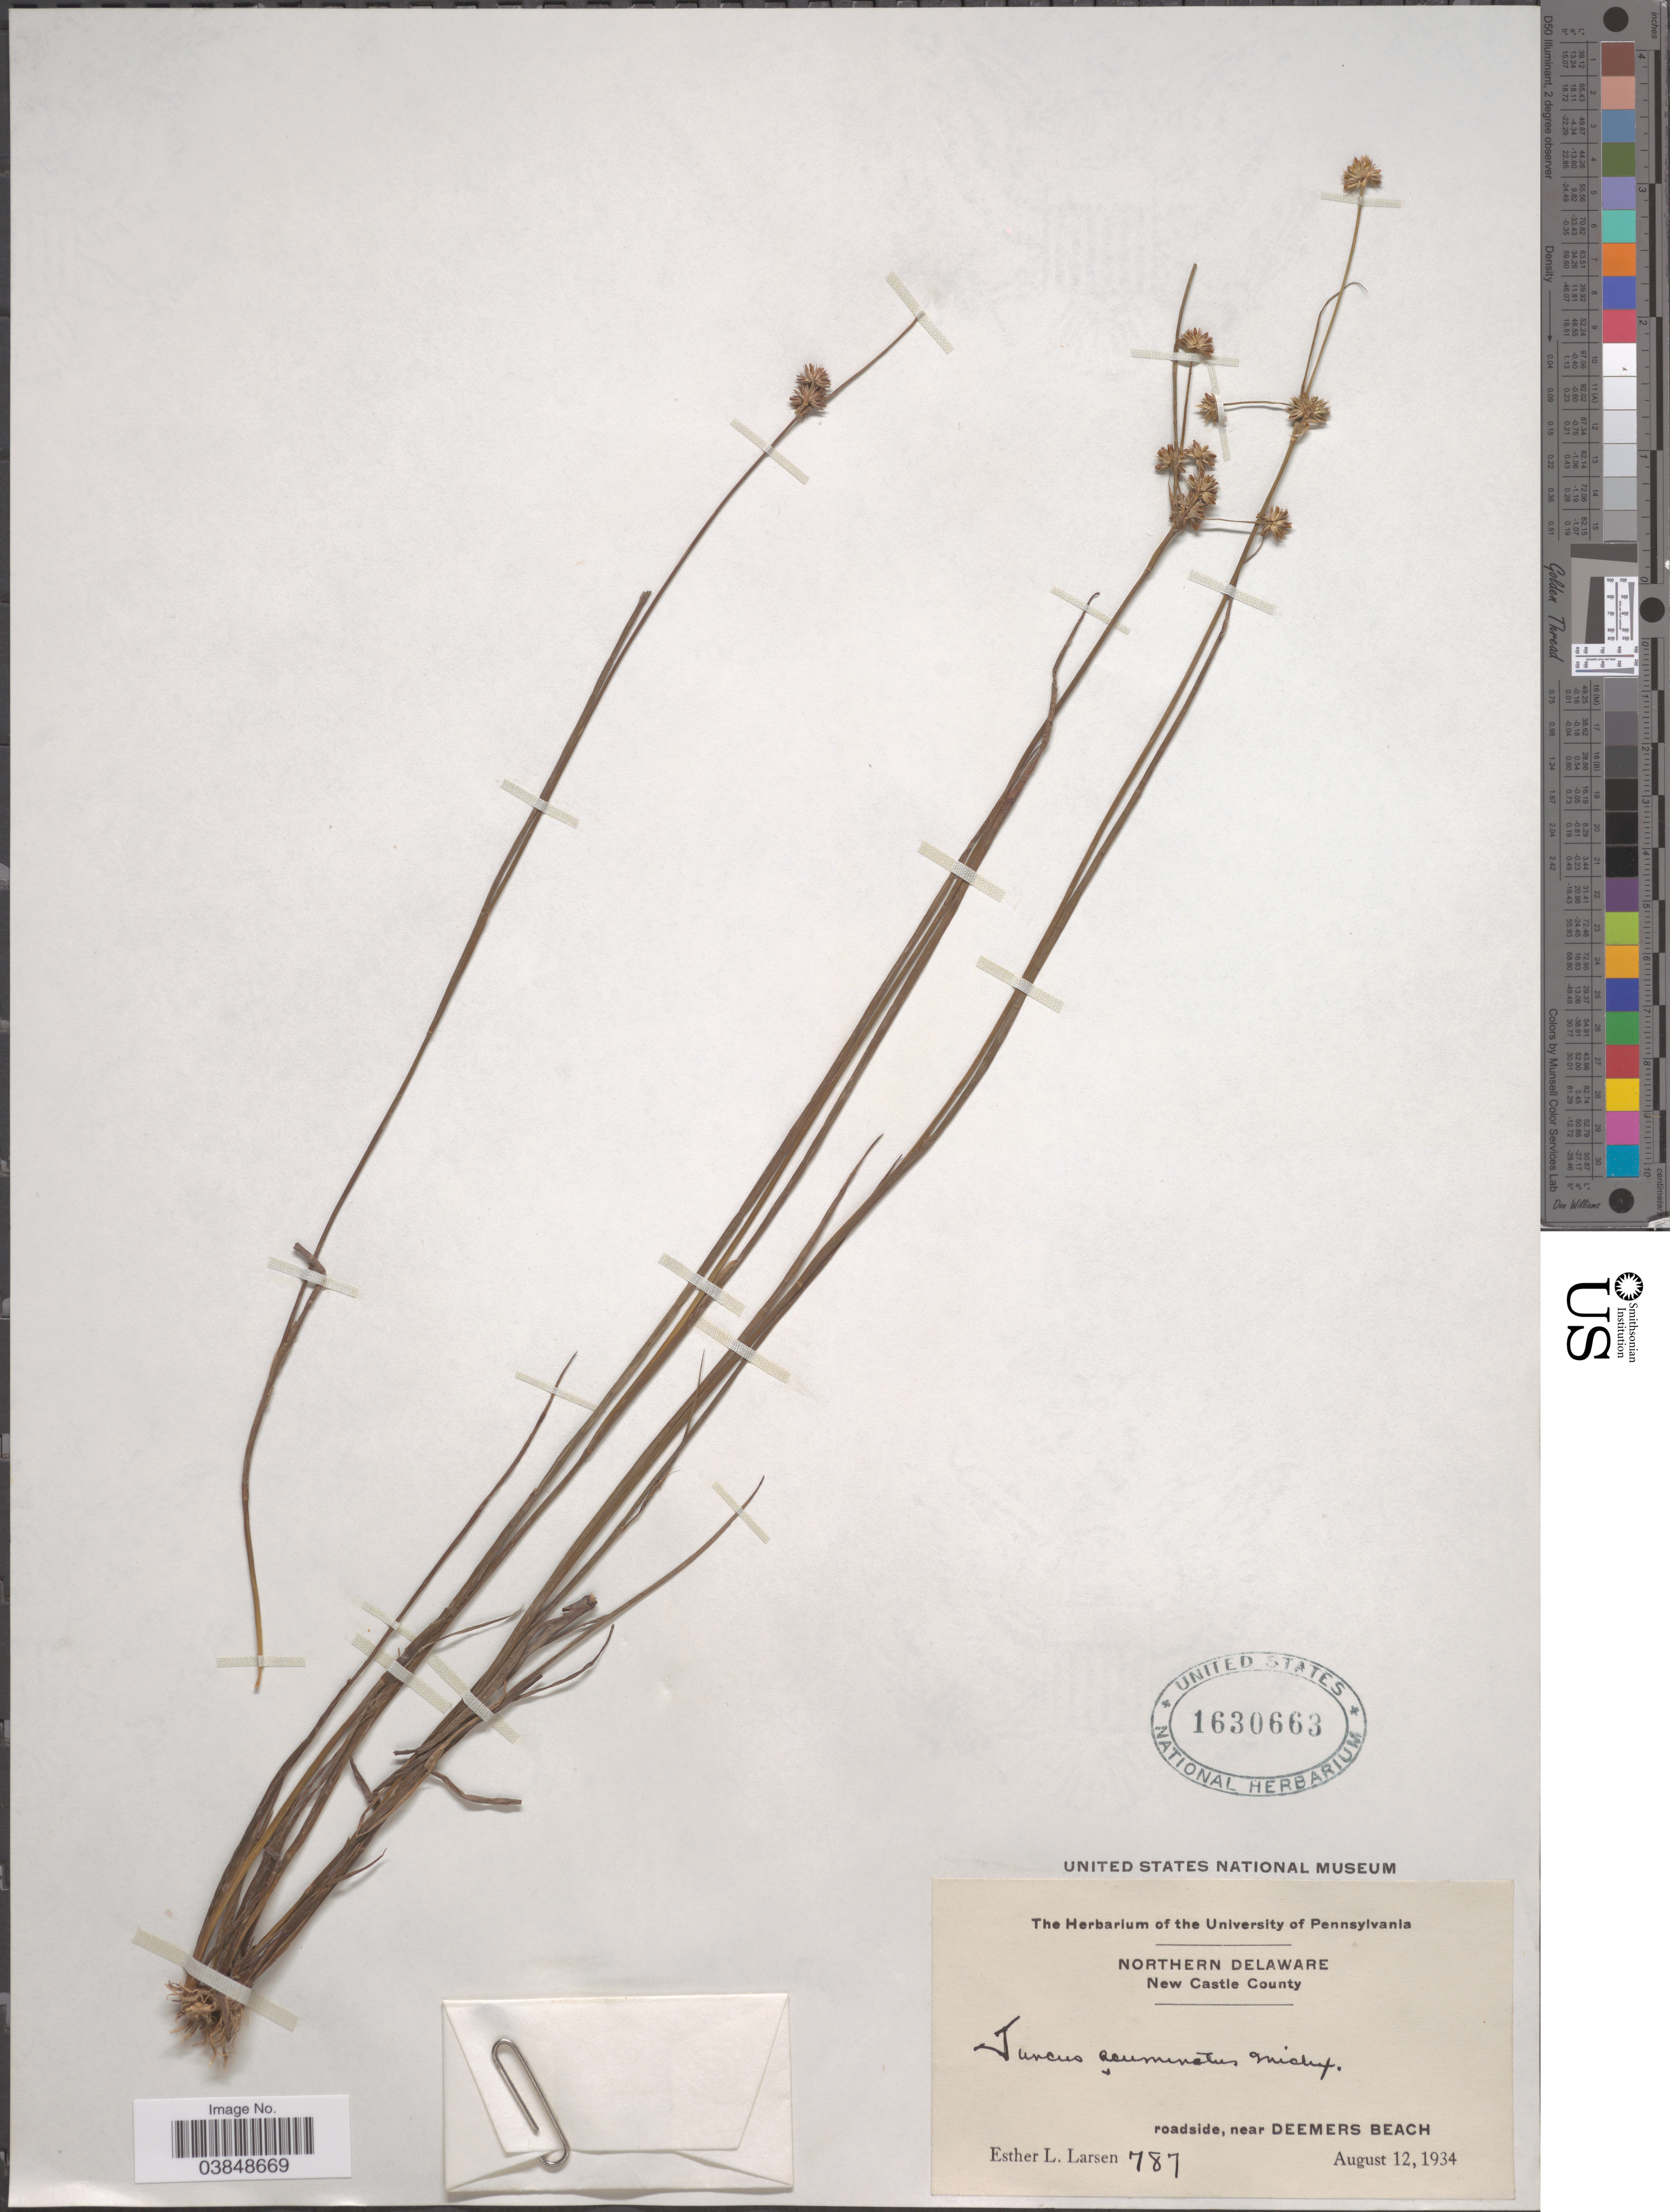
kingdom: Plantae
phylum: Tracheophyta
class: Liliopsida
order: Poales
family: Juncaceae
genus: Juncus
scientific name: Juncus acuminatus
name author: Michx.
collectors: E. Larsen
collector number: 787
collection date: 1934-08-12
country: United States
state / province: Delaware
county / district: New Castle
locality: Northern Delaware. New Castle County. Roadside, near Deemers Beach.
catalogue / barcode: US 1630663